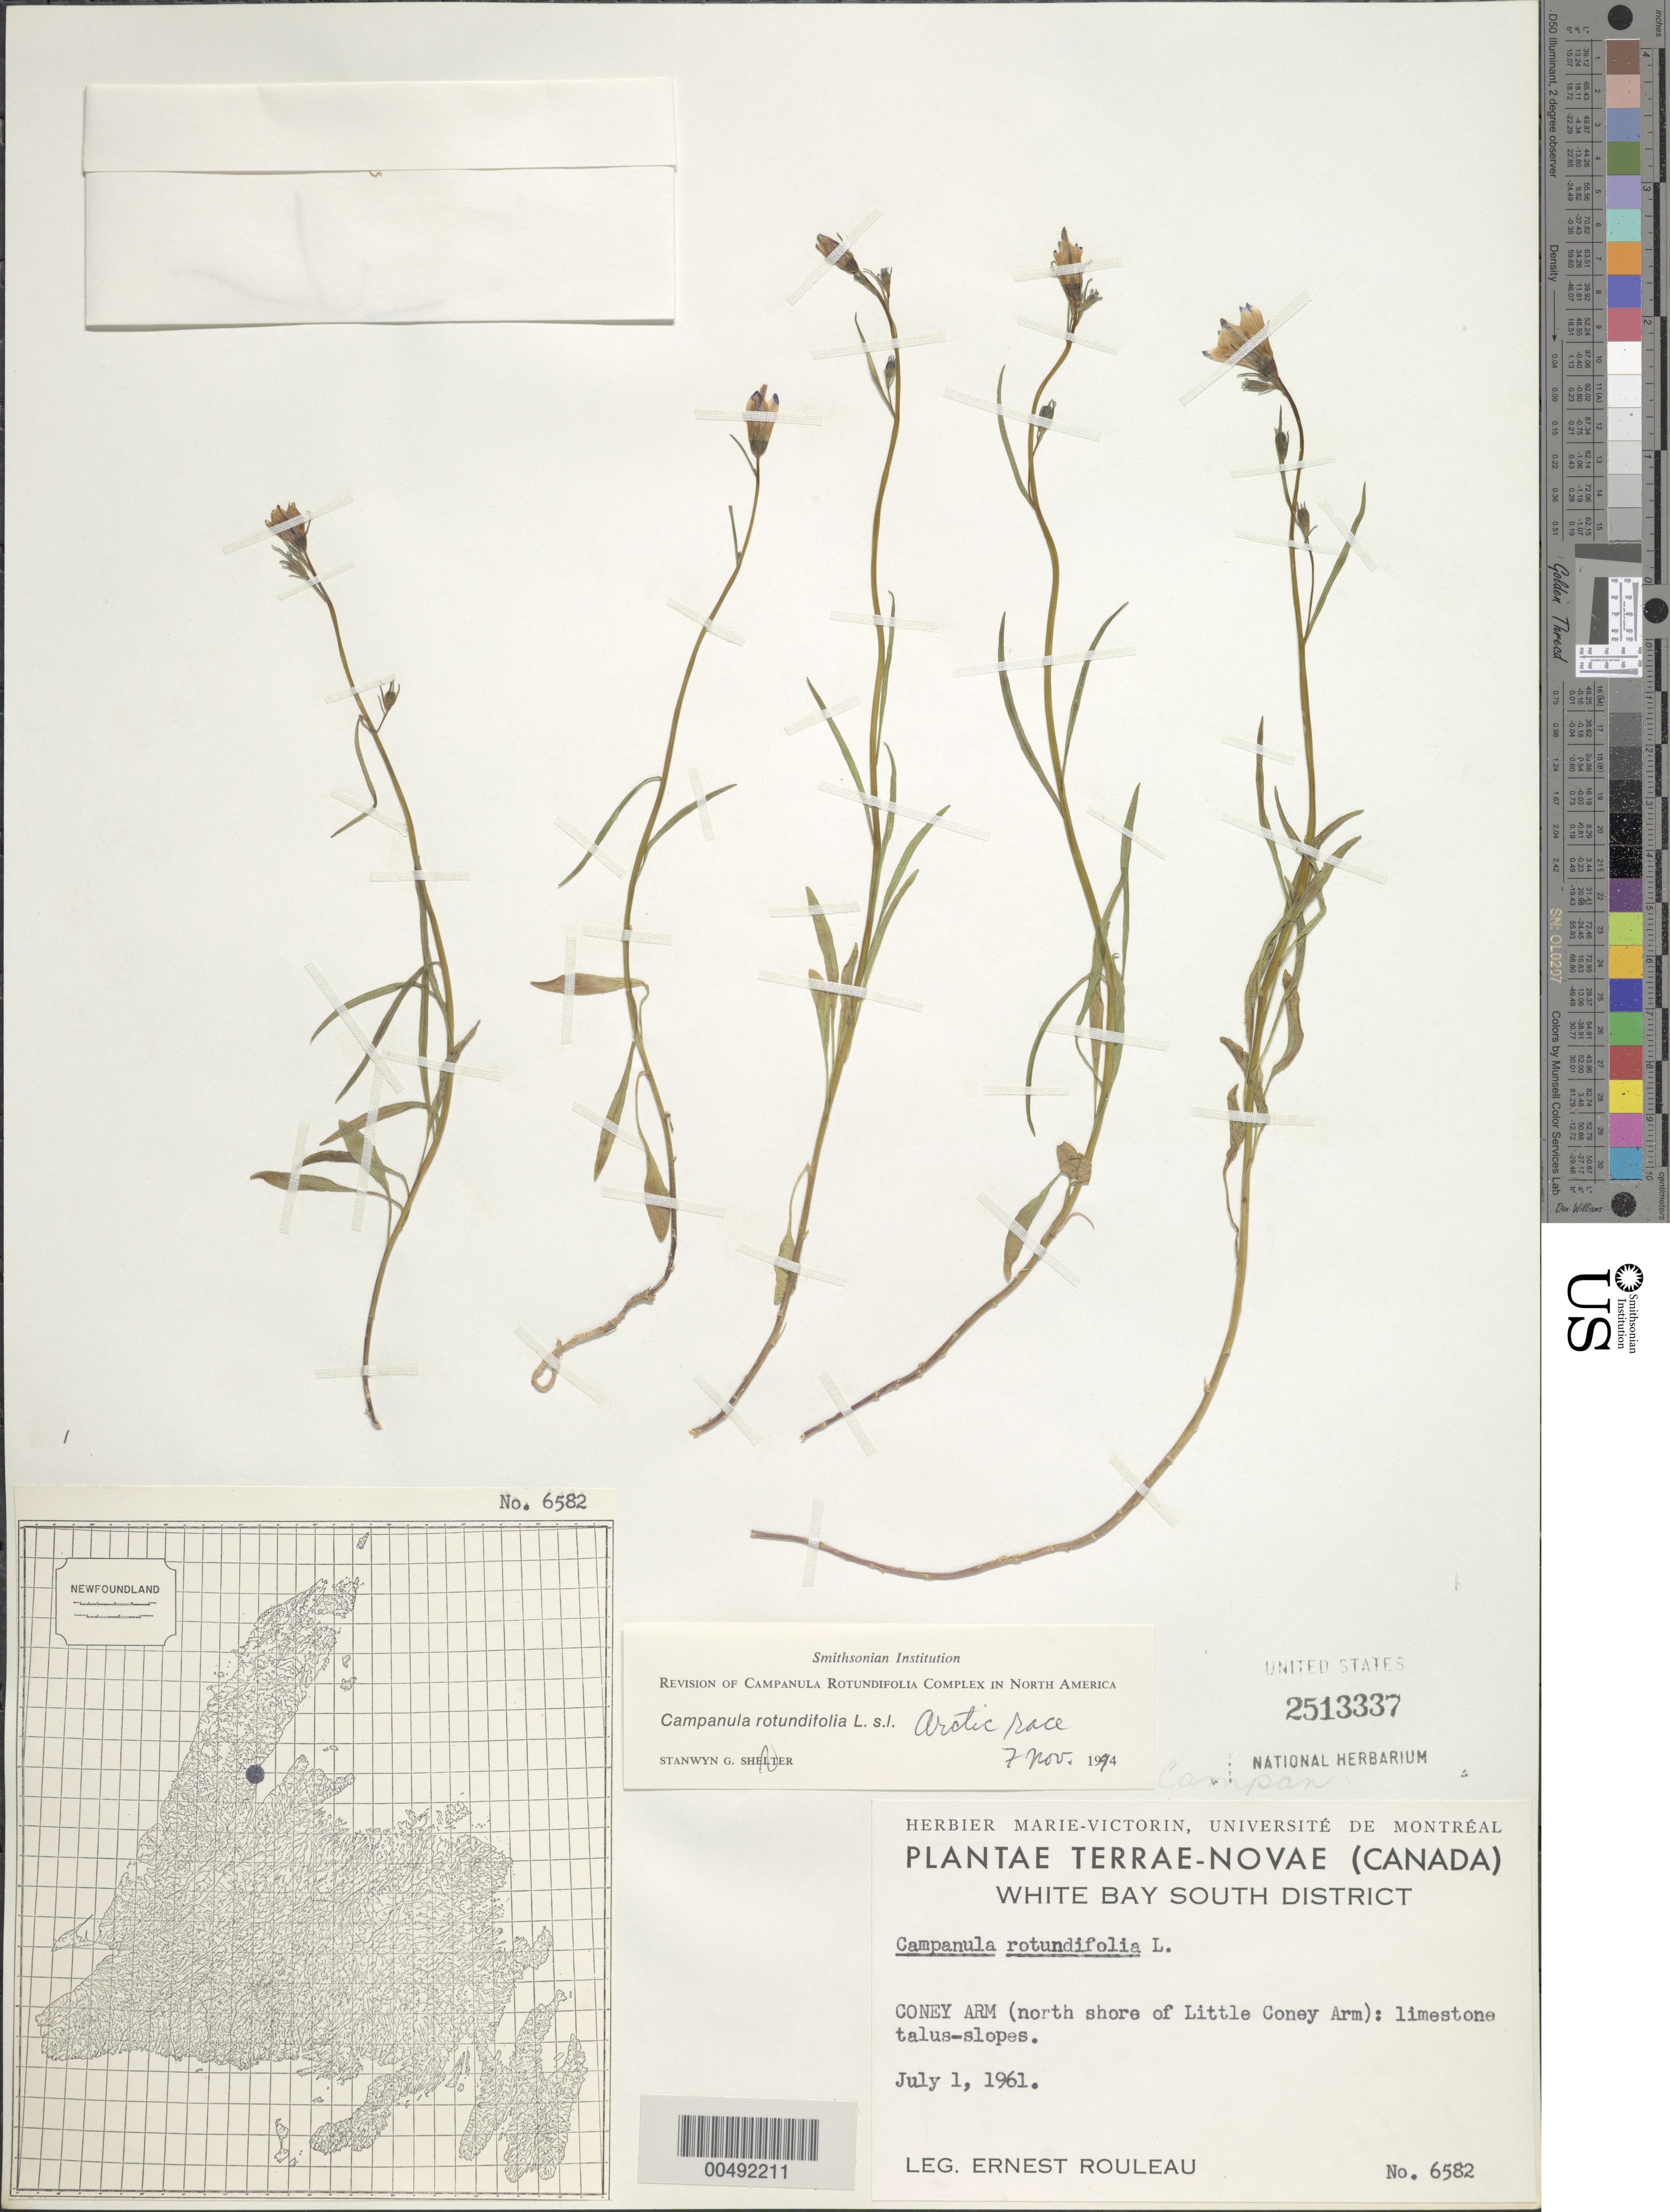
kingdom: Plantae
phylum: Tracheophyta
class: Magnoliopsida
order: Asterales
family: Campanulaceae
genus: Campanula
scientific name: Campanula rotundifolia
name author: L.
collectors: E. Rouleau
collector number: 6582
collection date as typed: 01 Jul 1961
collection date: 1961-07-01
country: Canada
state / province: Newfoundland and Labrador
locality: White Bay South District, Coney Arm (north shore of Little Coney Arm)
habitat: limestone talus-slopes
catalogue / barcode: US 2513337